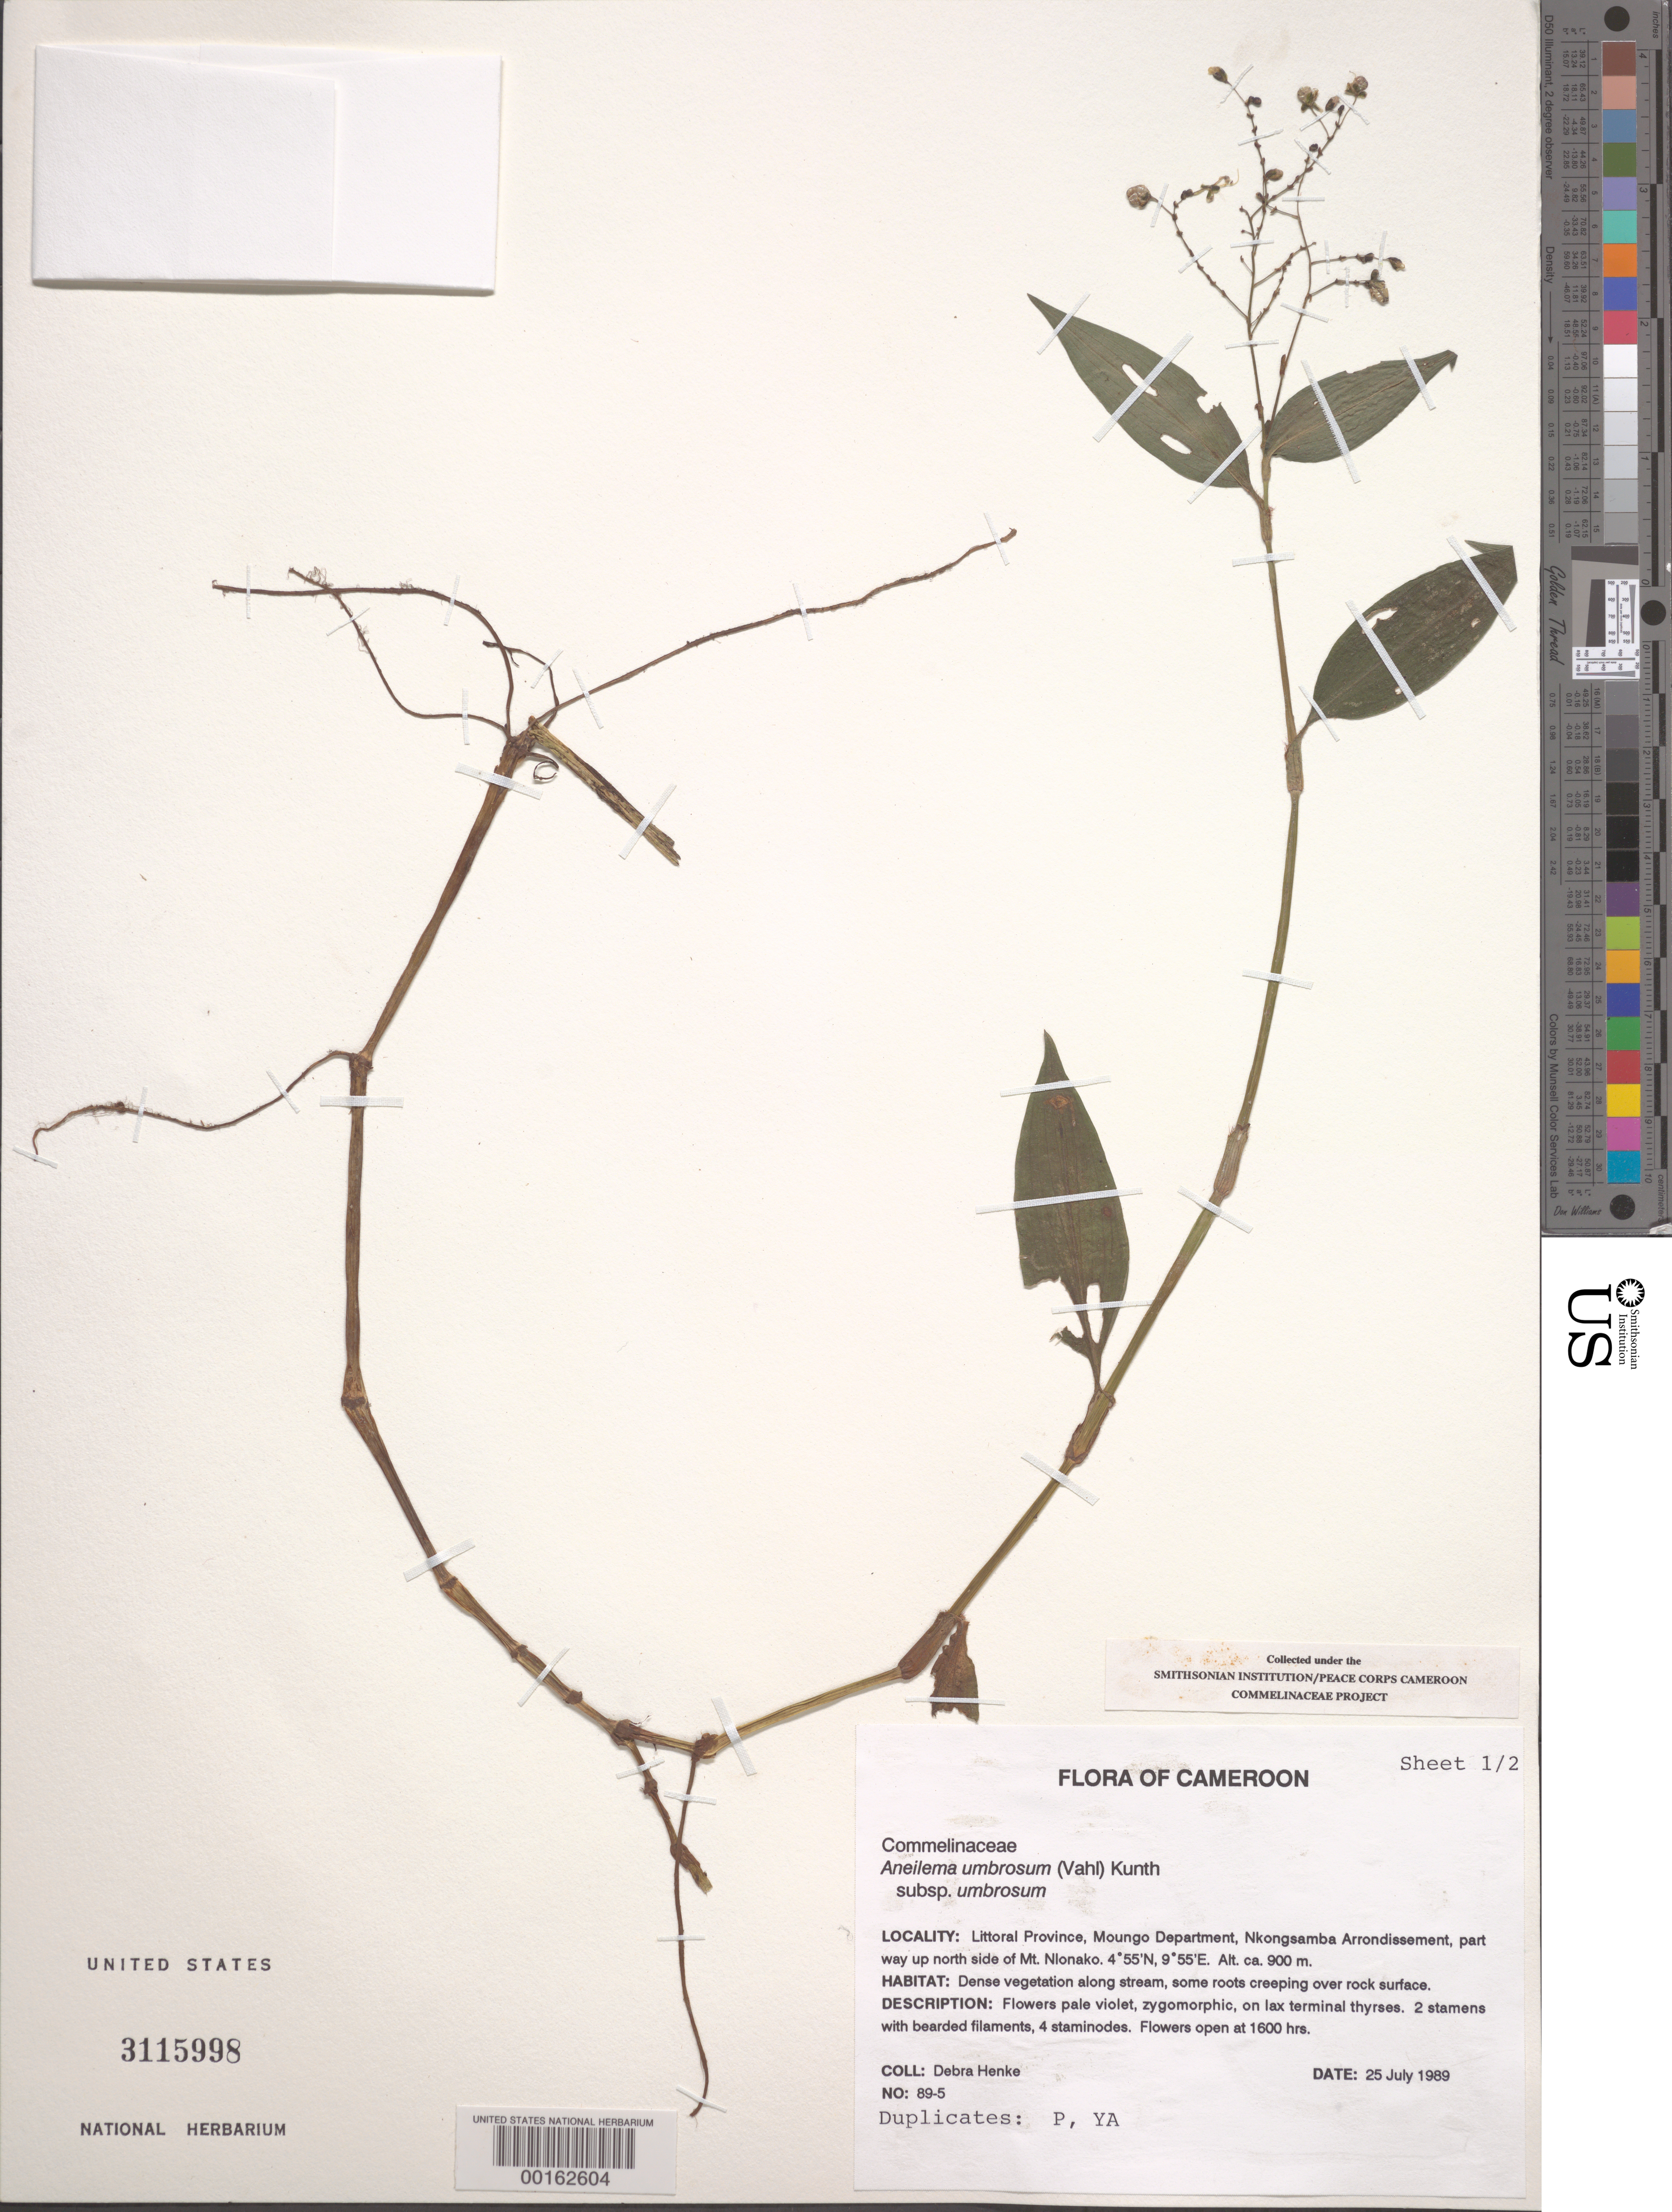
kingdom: Plantae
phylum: Tracheophyta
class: Liliopsida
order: Commelinales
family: Commelinaceae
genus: Aneilema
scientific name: Aneilema umbrosum subsp. umbrosum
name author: (Vahl) Kunth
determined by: Faden, Robert B., (US), Smithsonian Institution - National Museum of Natural History (UNITED STATES)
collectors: D. Henke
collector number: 89-5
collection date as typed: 25 Jul 1989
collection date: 1989-07-25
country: Cameroon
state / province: Littoral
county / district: Mungo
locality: Nkongsamba arrondissement, part way up n side of mt. nlonako.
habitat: Dense vegit along stream, some roots creep over rock surfaces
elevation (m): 900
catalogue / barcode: US 3115998